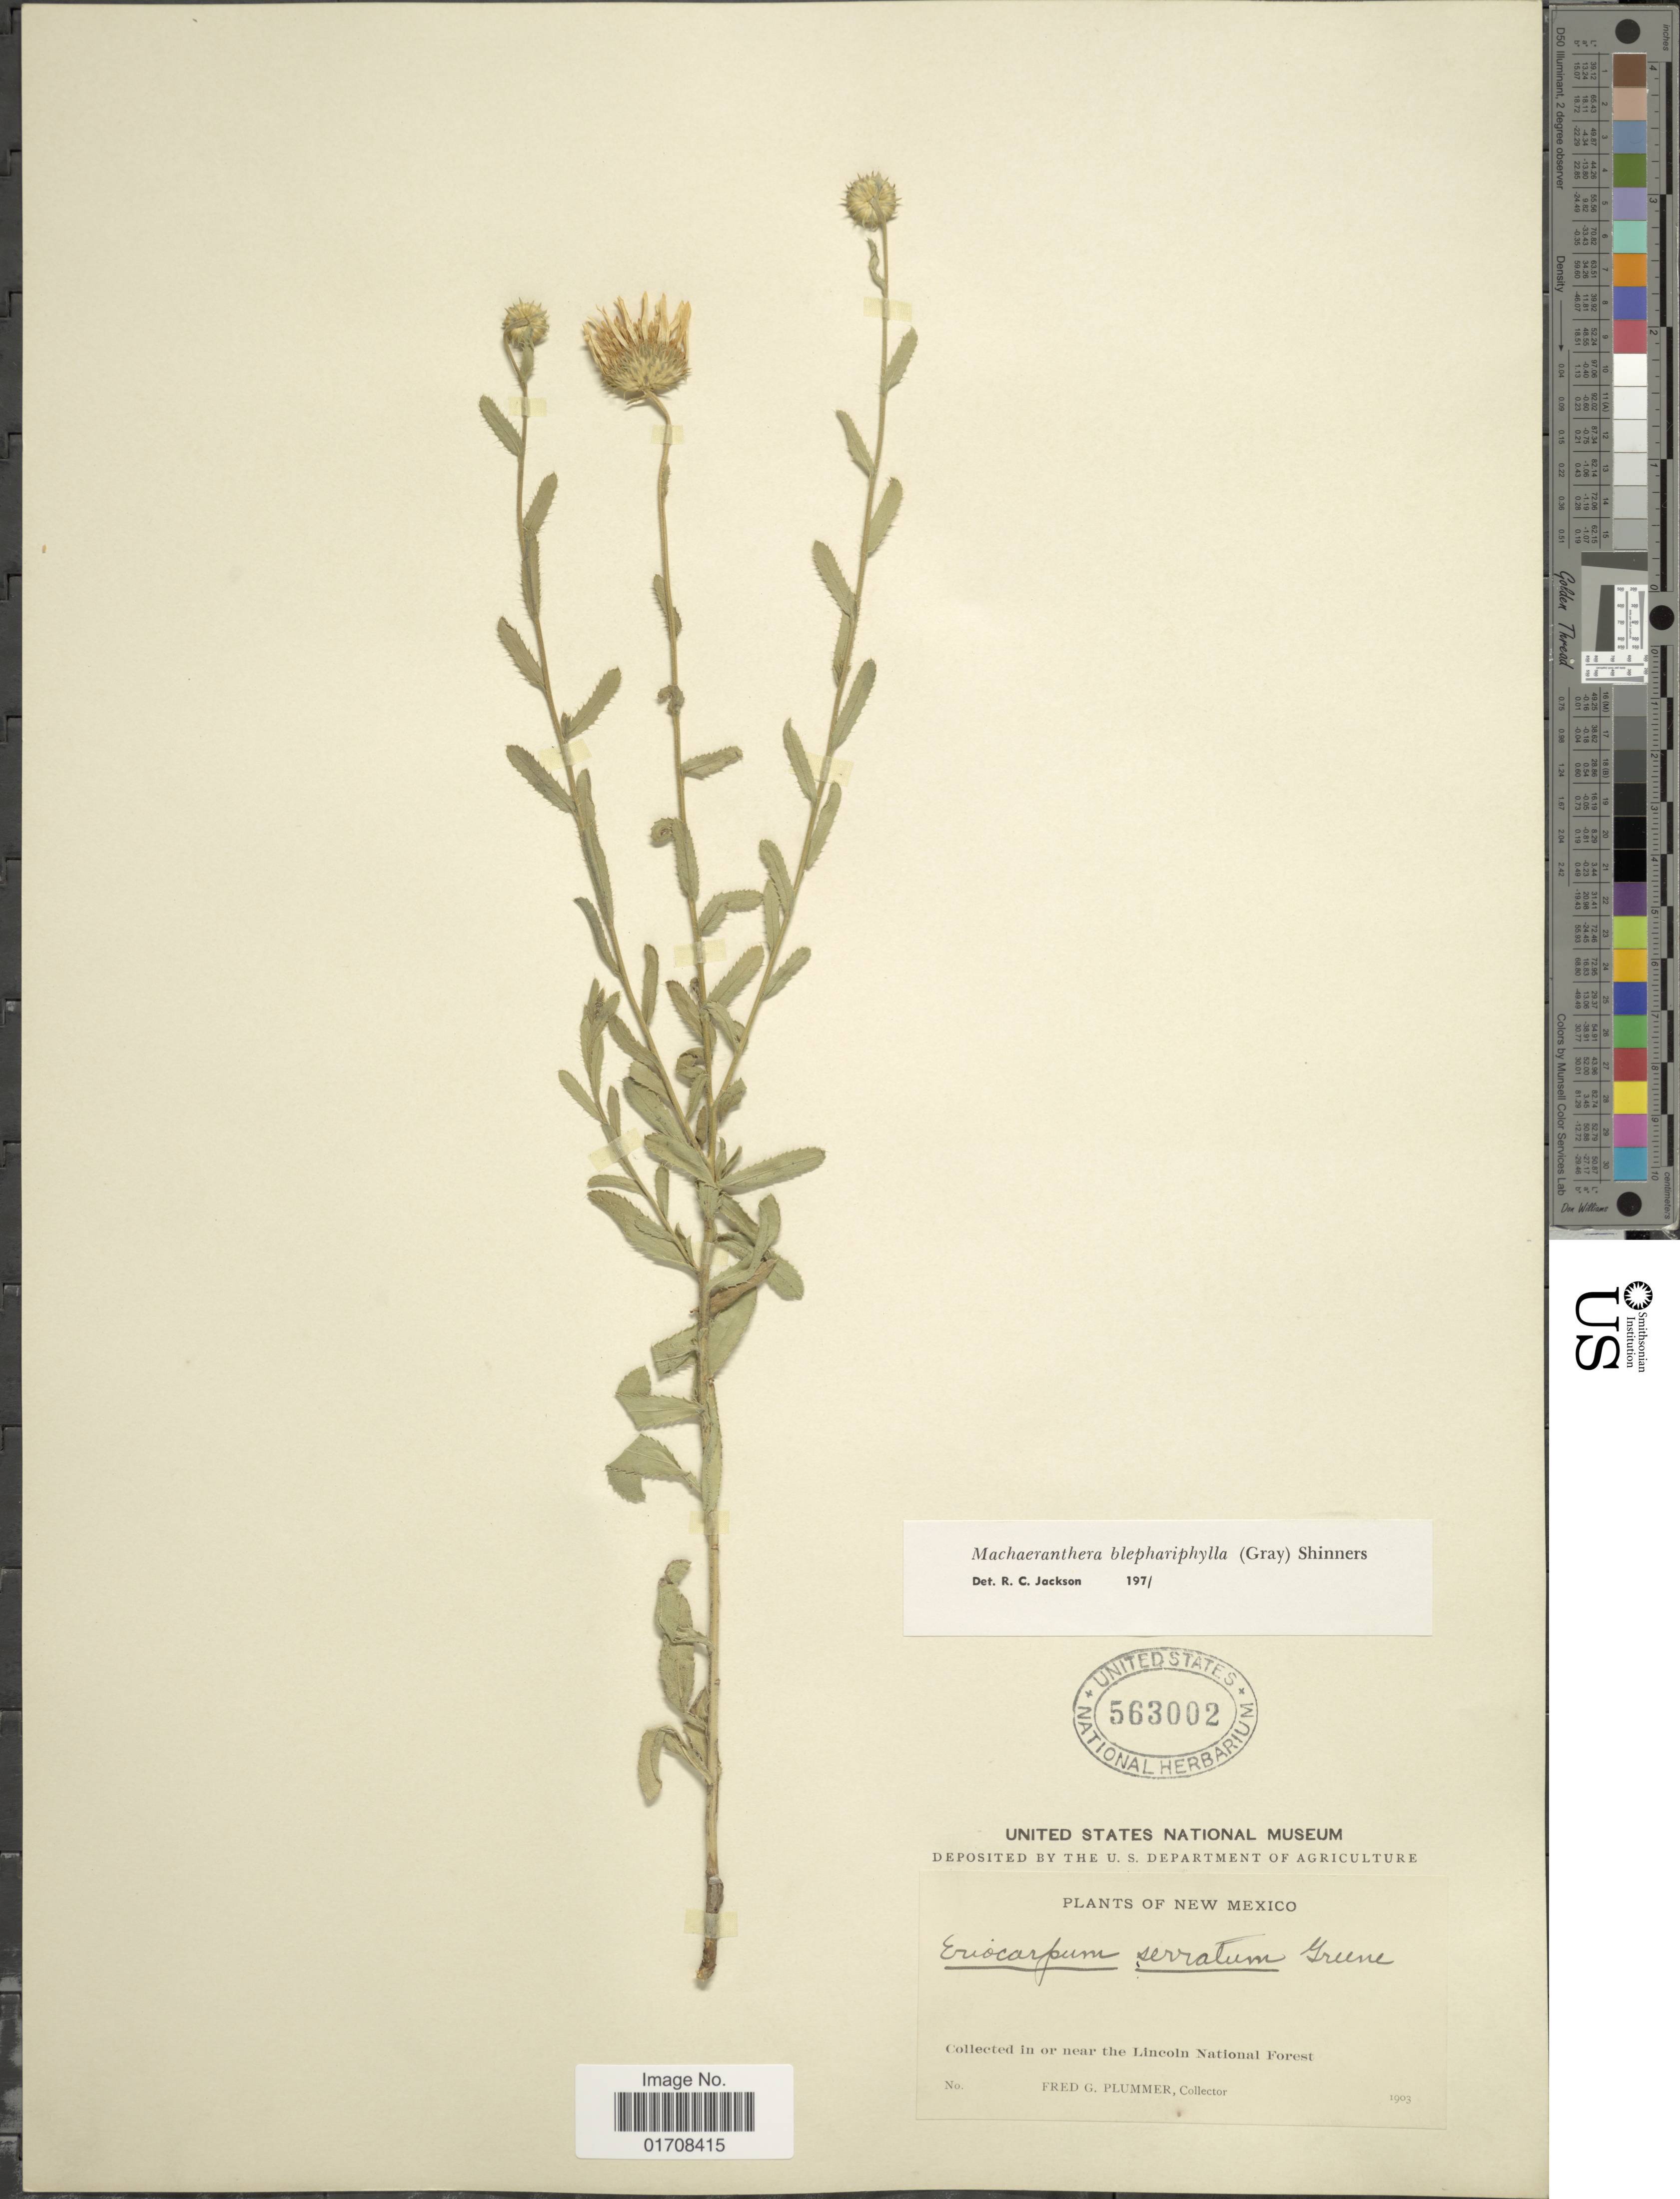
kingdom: Plantae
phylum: Tracheophyta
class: Magnoliopsida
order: Asterales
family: Asteraceae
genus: Machaeranthera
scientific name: Machaeranthera blephariphylla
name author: (A. Gray) Shinners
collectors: F. Plummer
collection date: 1903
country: United States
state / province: New Mexico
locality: In or near the Lincoln National Forest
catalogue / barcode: US 563002